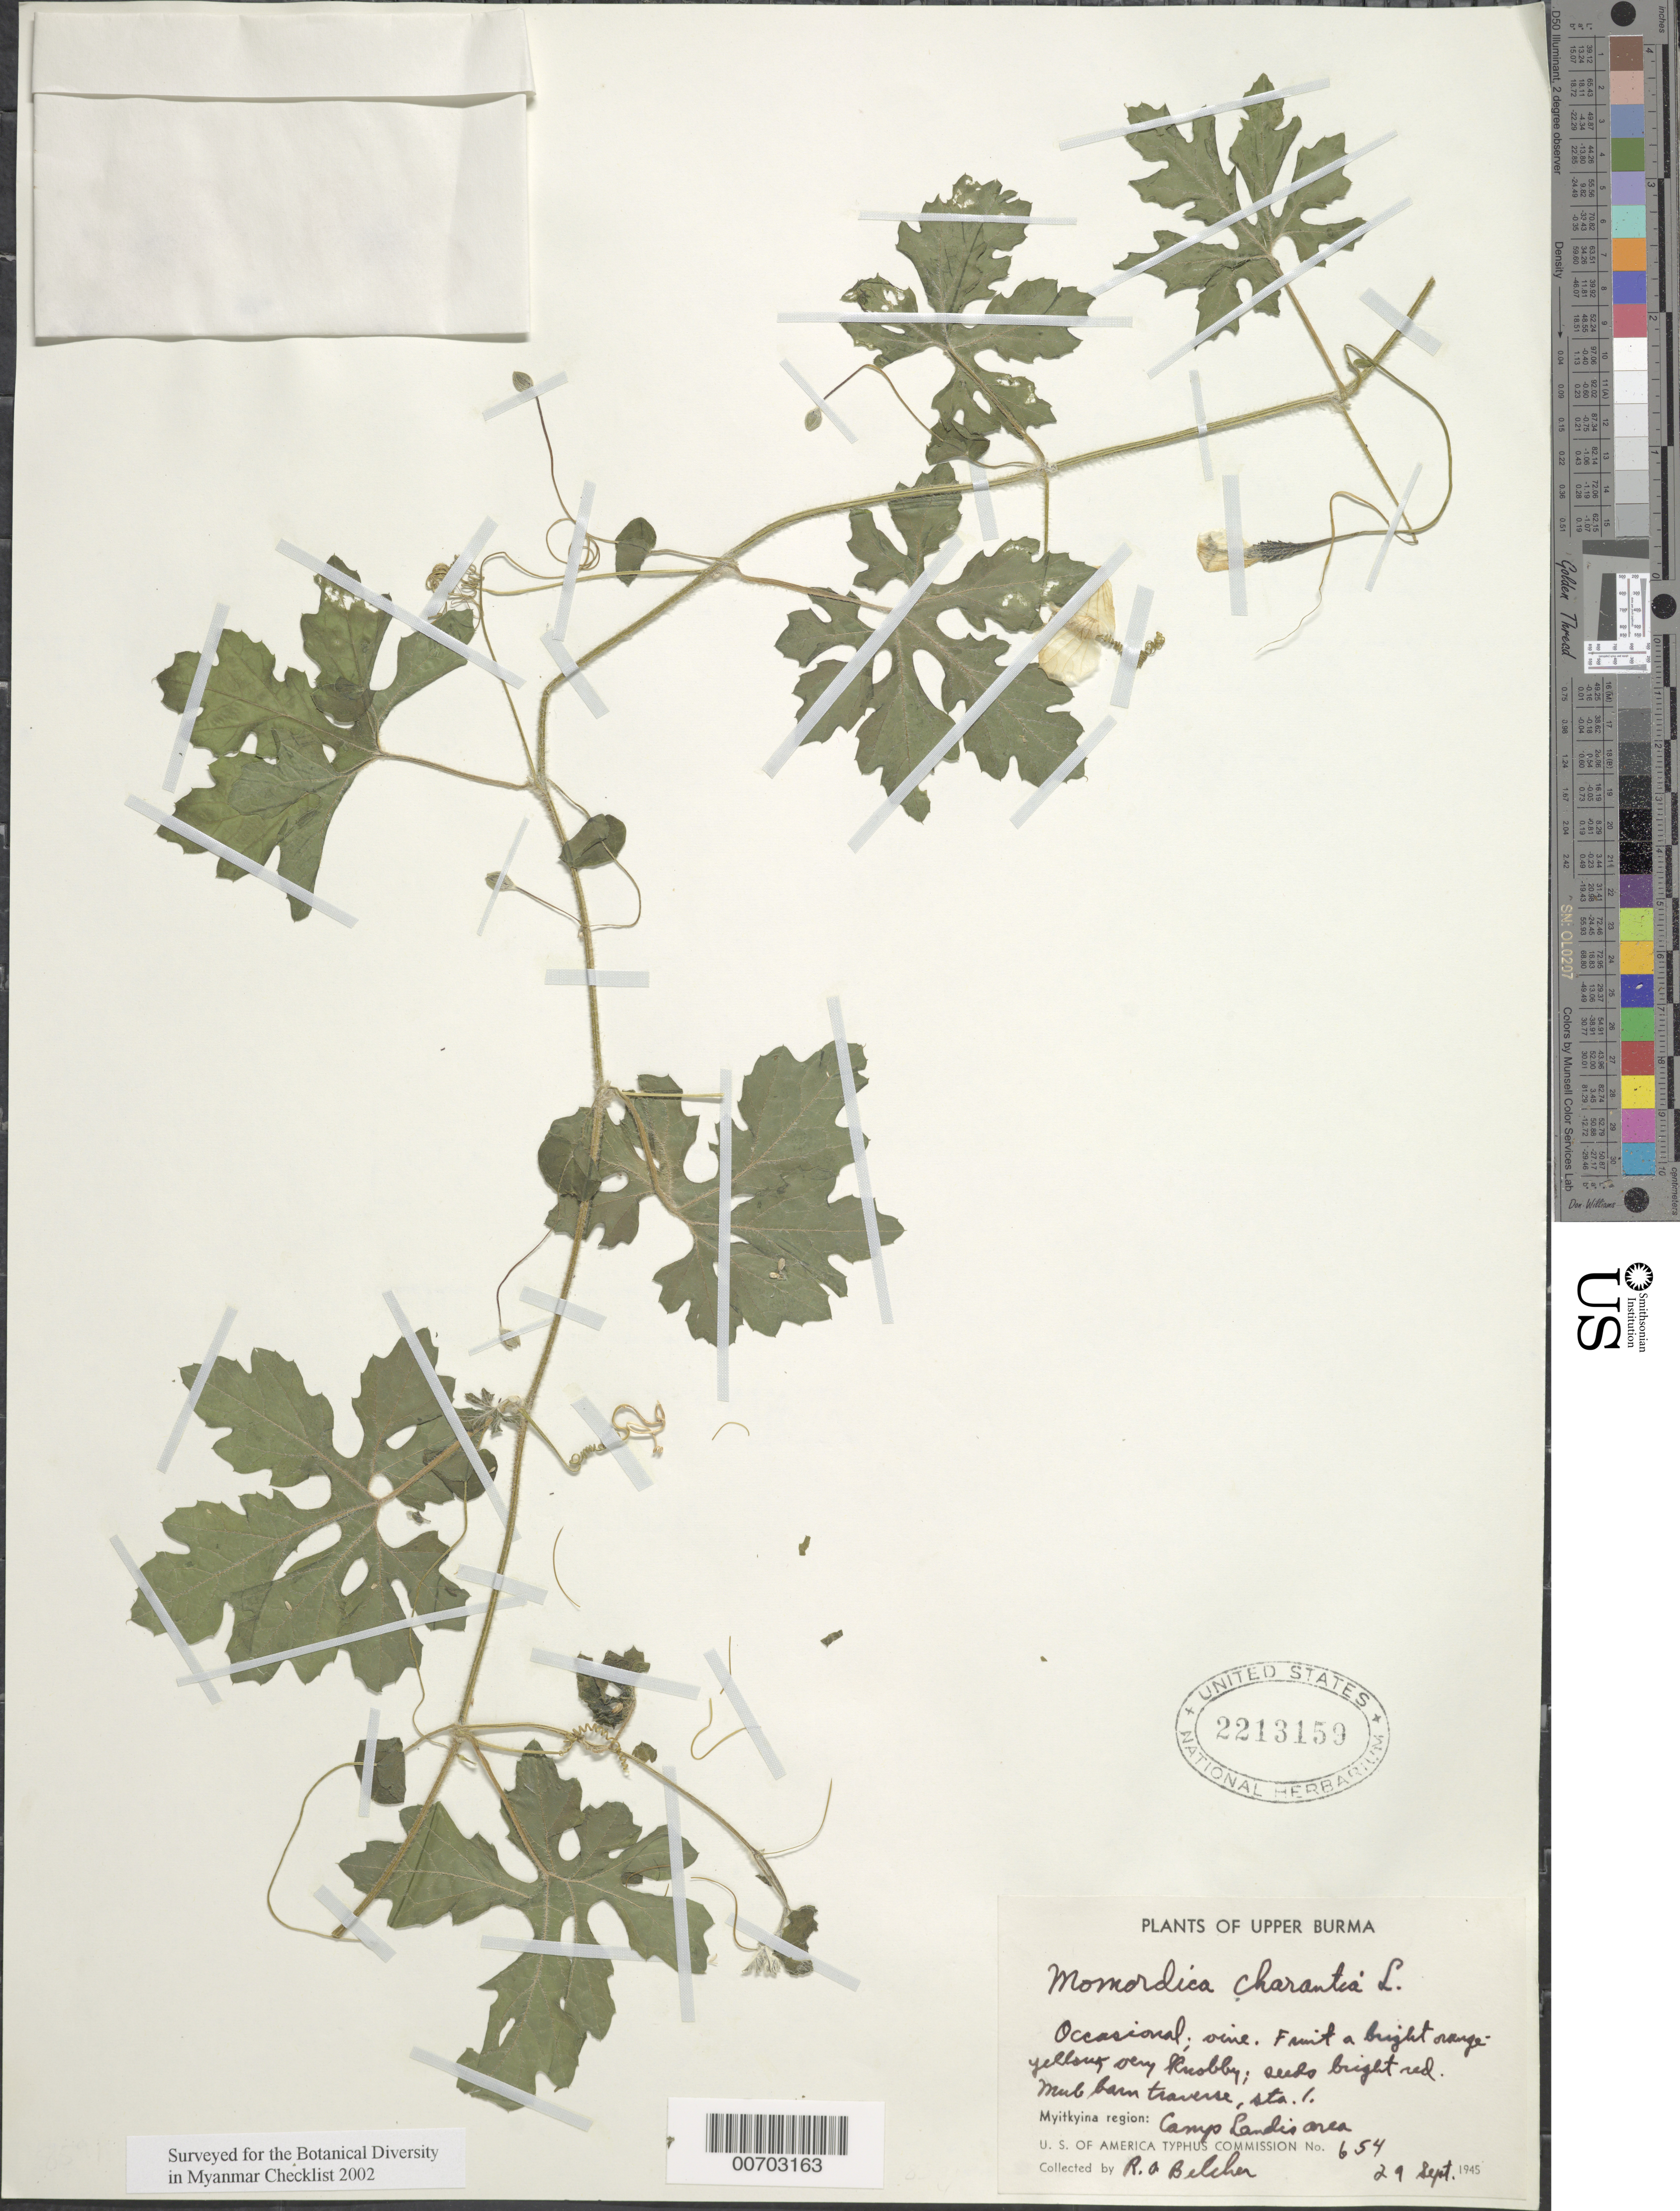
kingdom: Plantae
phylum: Tracheophyta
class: Magnoliopsida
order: Cucurbitales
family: Cucurbitaceae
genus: Momordica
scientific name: Momordica charantia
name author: L.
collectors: R. Belcher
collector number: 654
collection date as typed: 29 Sep 1945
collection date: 1945-09-29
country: Myanmar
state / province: Kachin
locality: Myitkyina, Camp Landis area, Sta. 1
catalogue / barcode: US 2213159